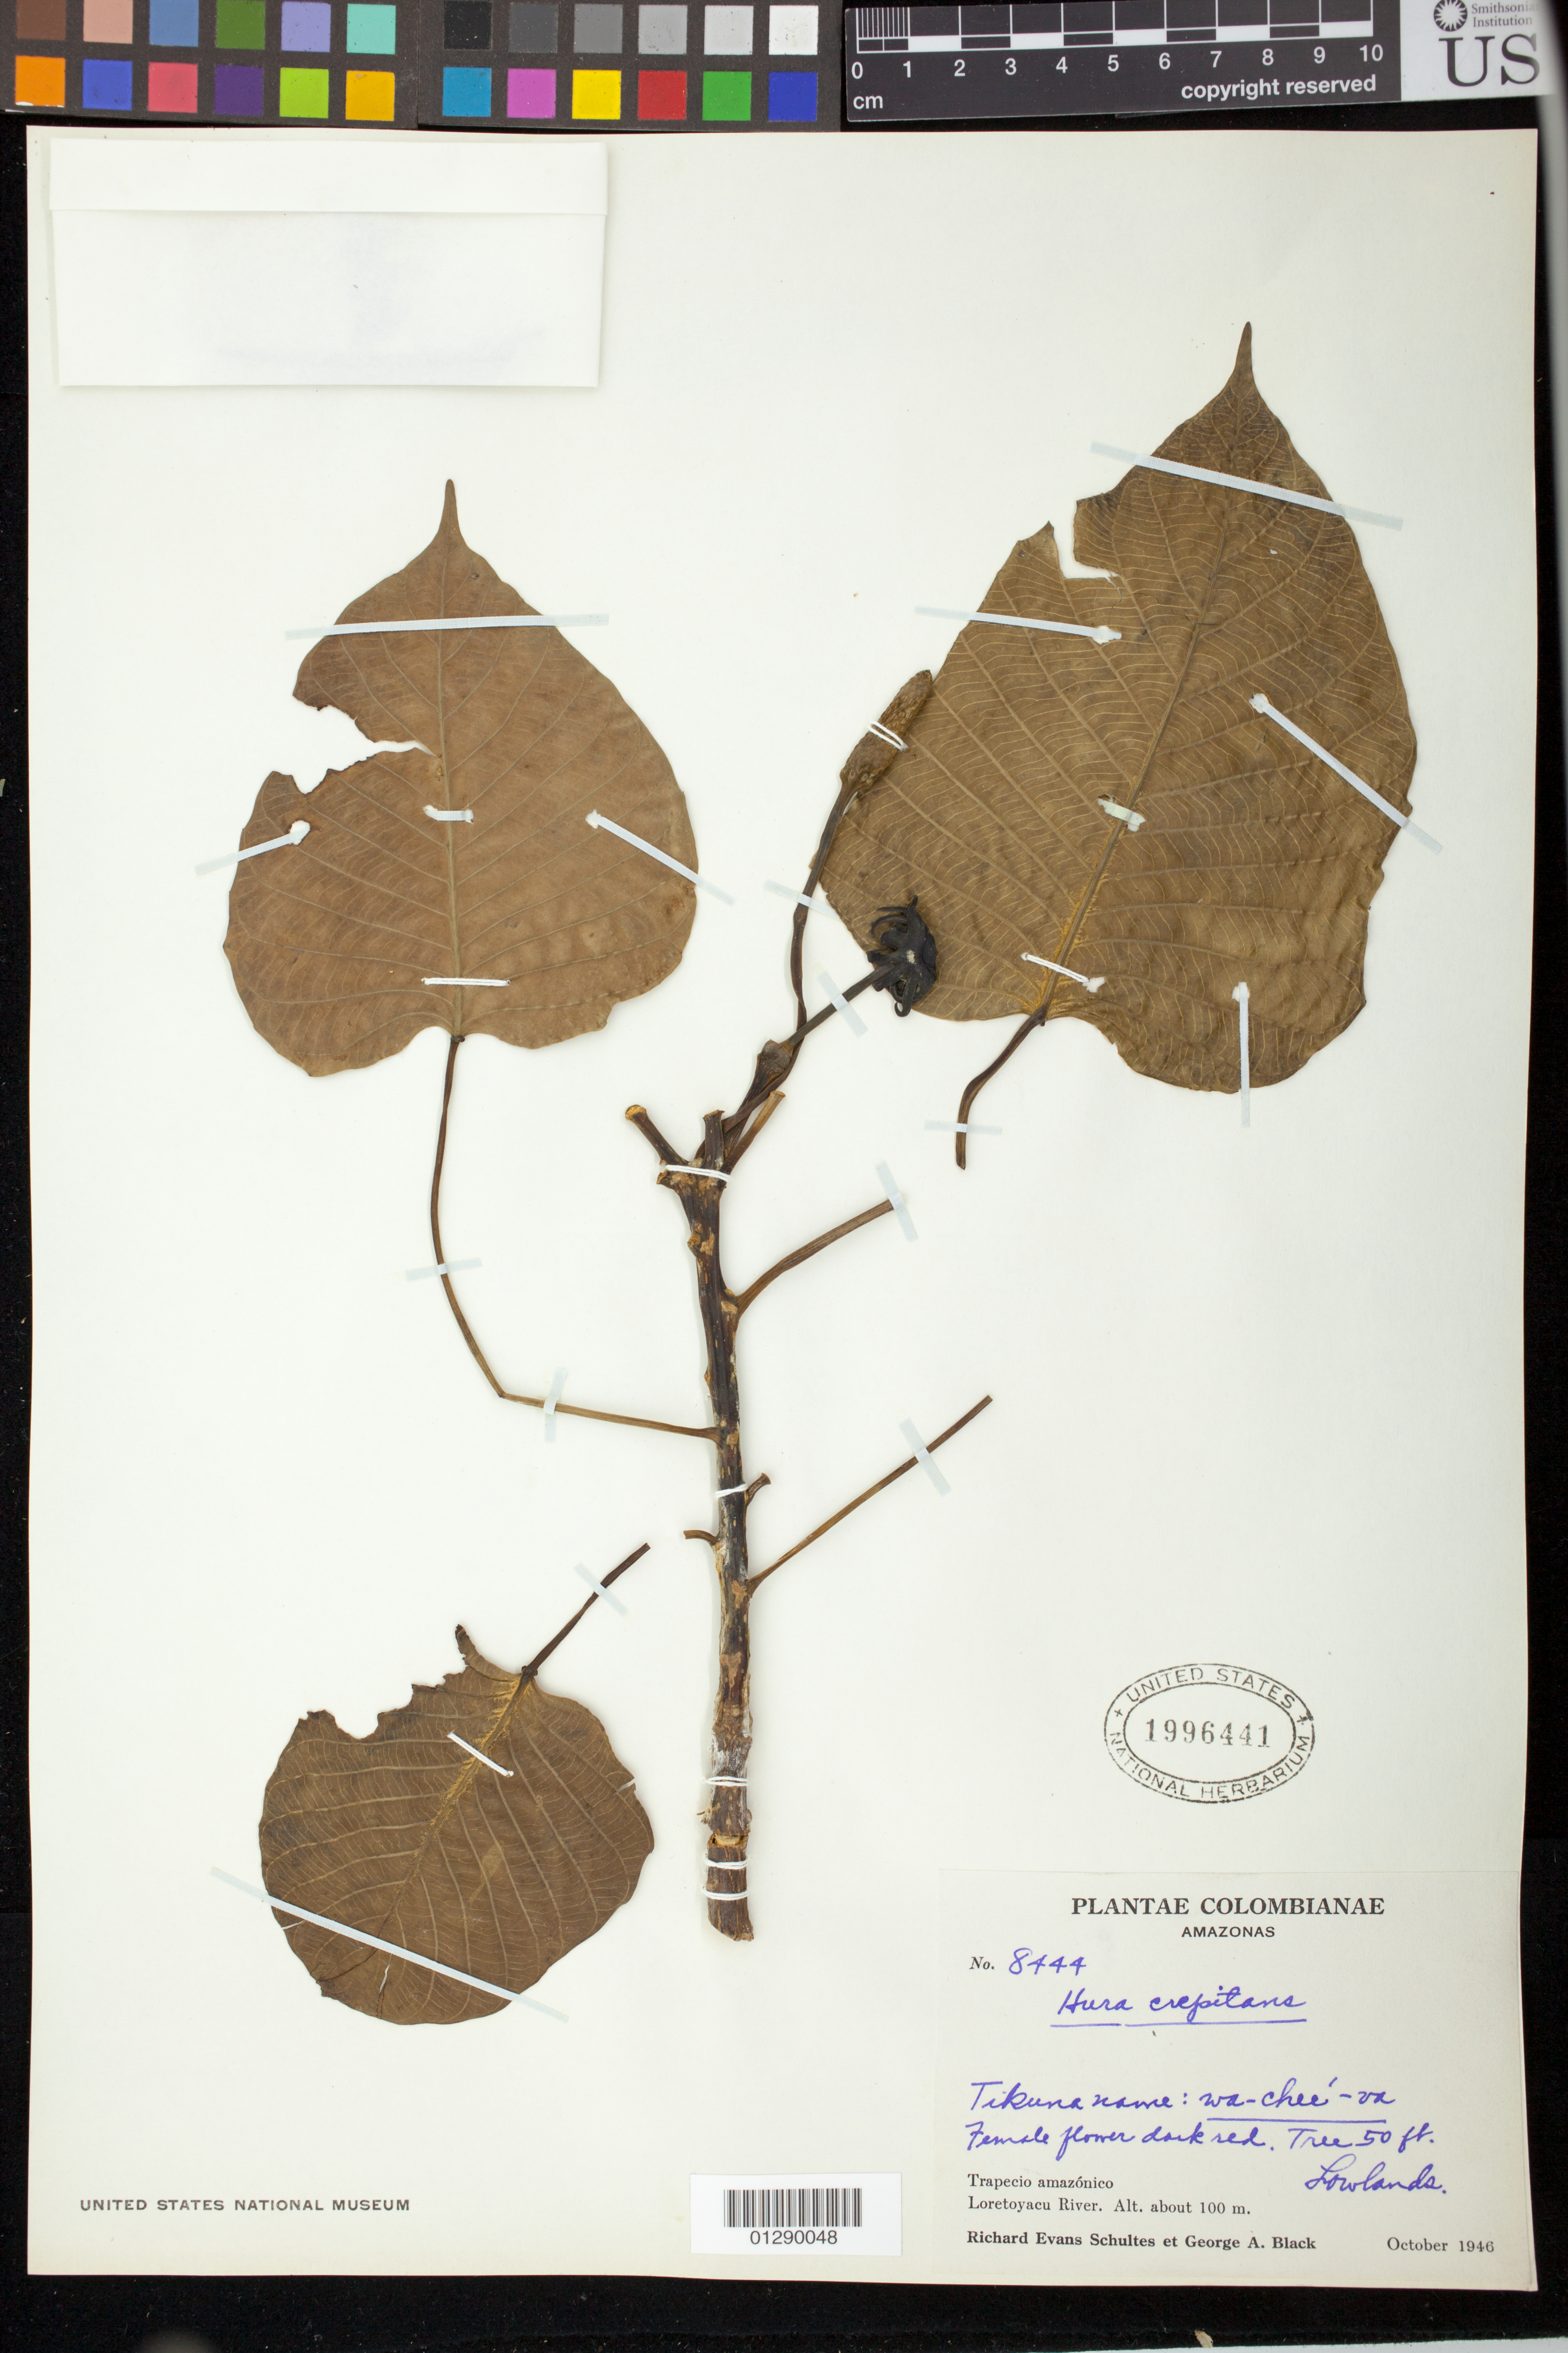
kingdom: Plantae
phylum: Tracheophyta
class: Magnoliopsida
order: Malpighiales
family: Euphorbiaceae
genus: Hura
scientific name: Hura crepitans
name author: L.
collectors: R. E. Schultes & G. A. Black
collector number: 8444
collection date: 1946-10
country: Colombia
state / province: Amazônas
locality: Trapecio amazonico, Loretoyacu River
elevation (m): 100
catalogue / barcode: US 1996441